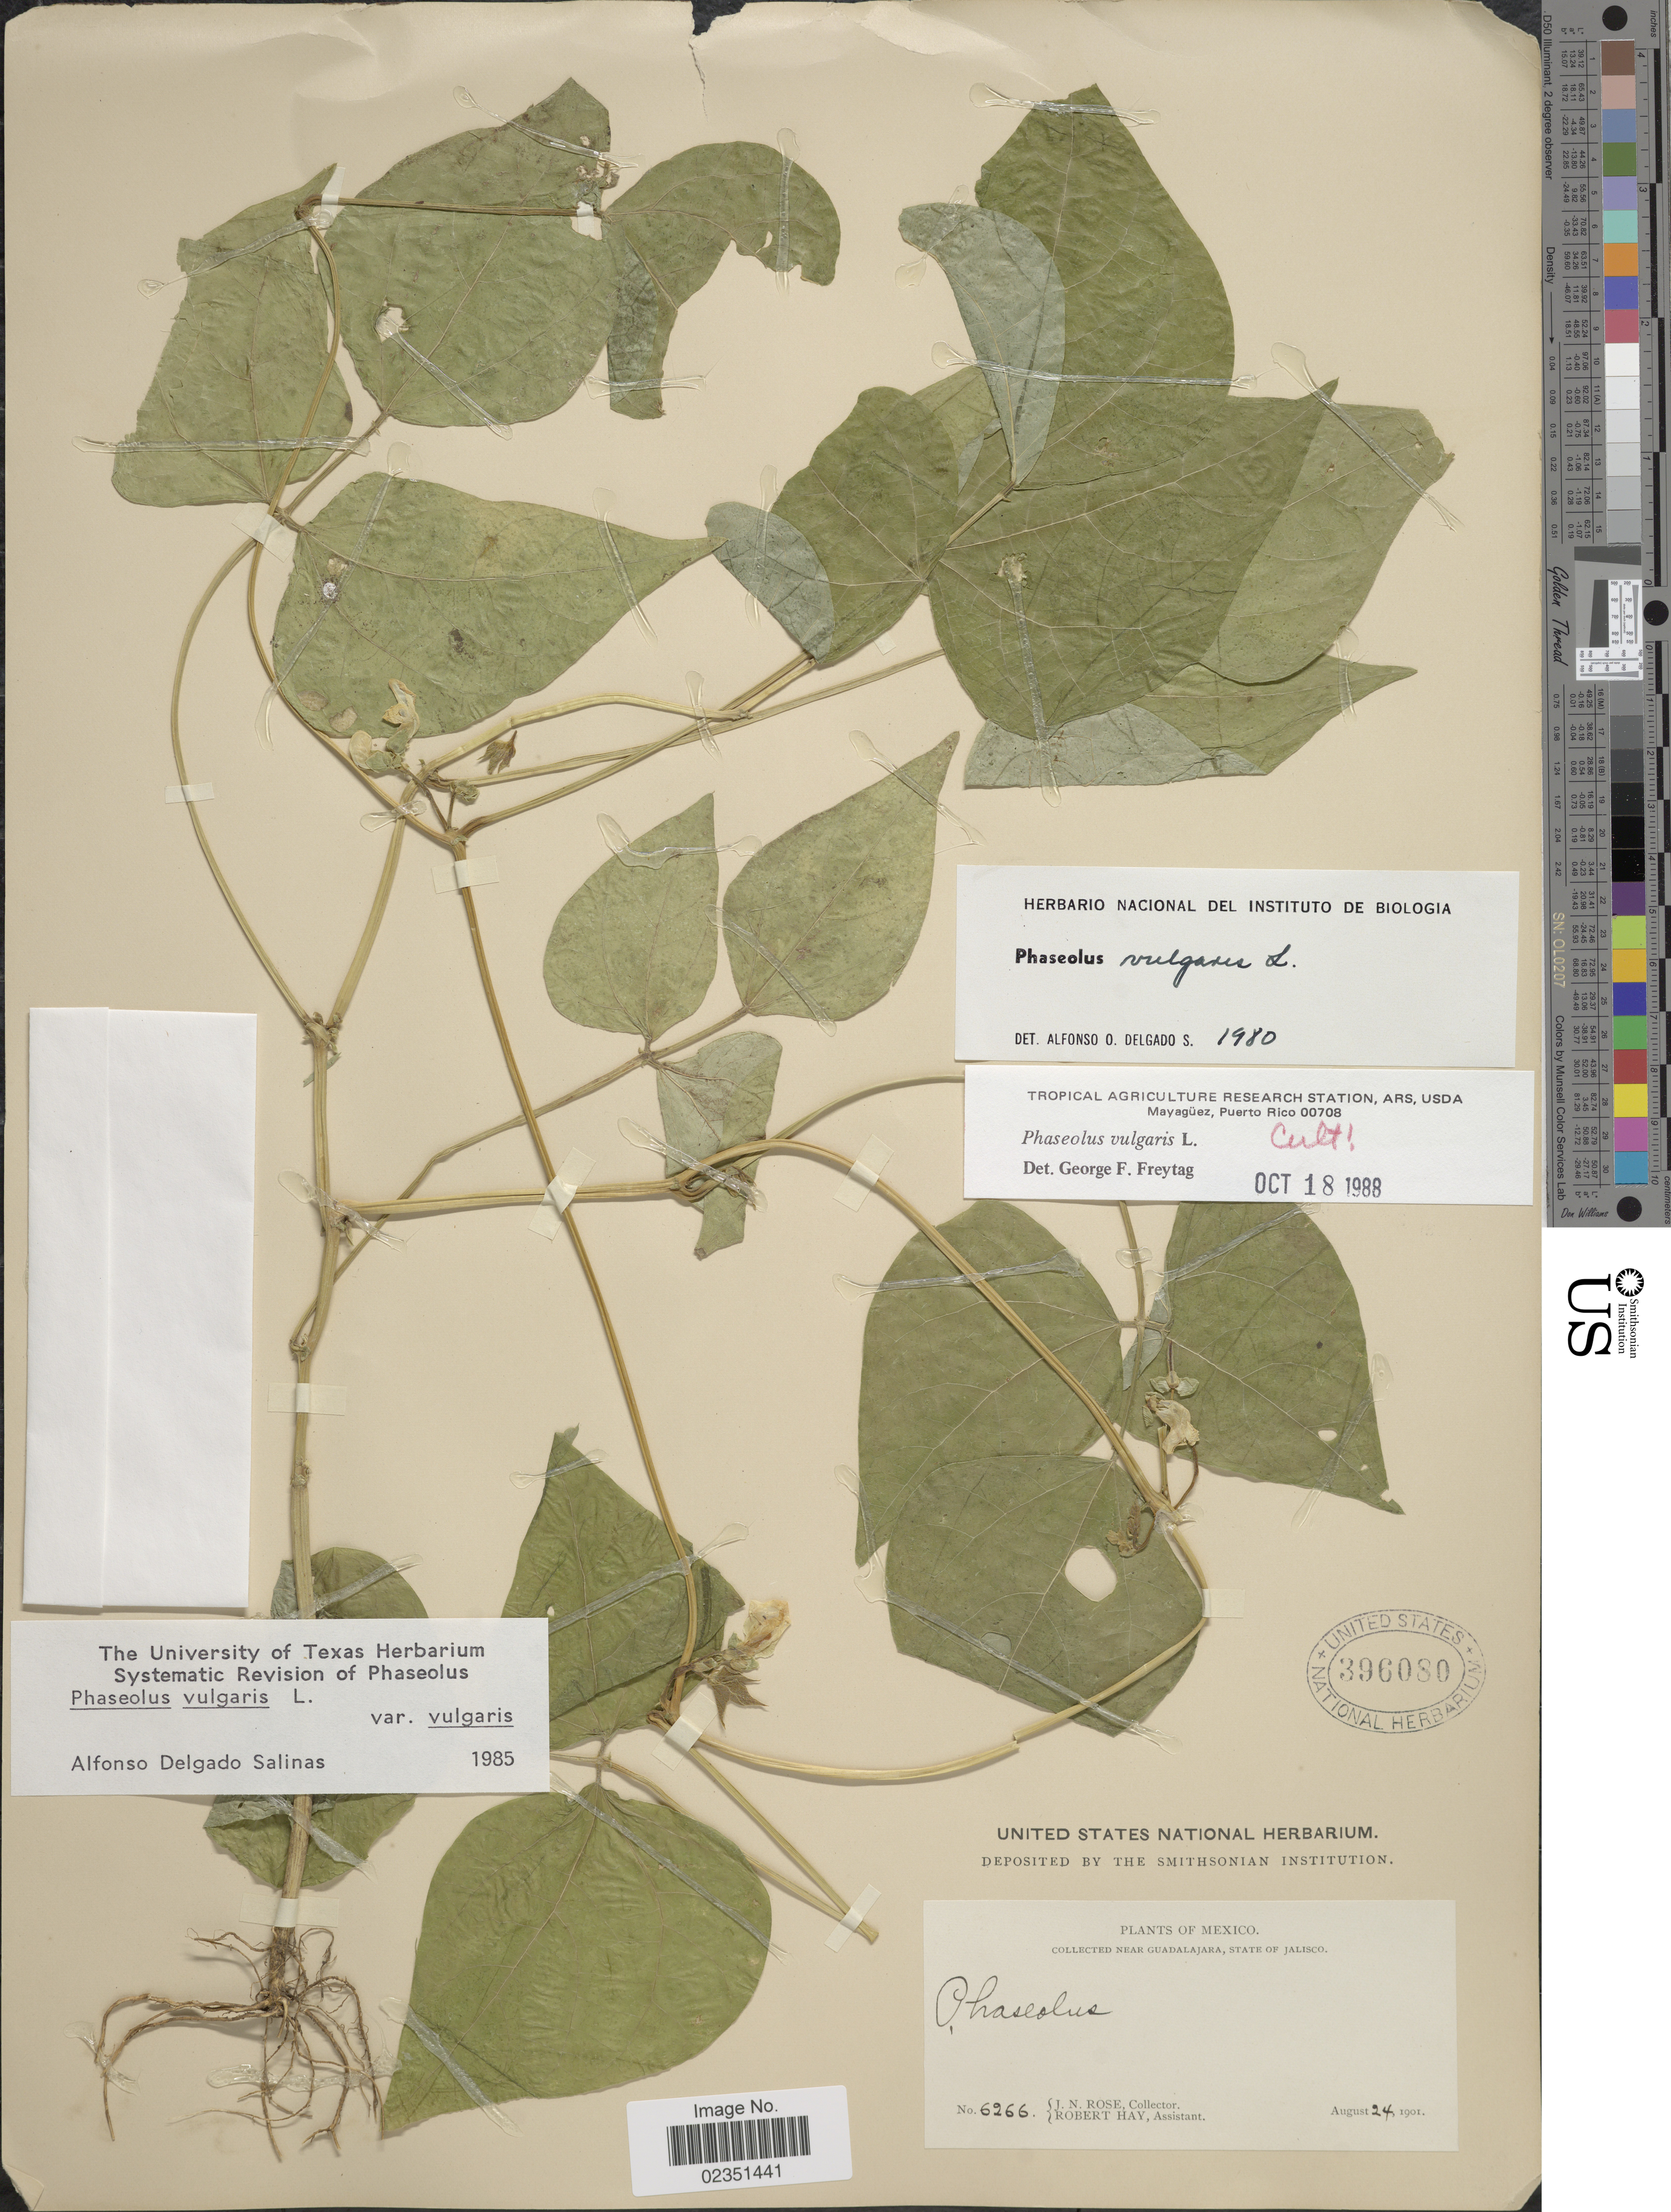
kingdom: Plantae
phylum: Tracheophyta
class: Magnoliopsida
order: Fabales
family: Fabaceae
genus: Phaseolus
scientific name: Phaseolus vulgaris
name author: L.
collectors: J. N. Rose & R. Hay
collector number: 6266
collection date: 1901-08-24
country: Mexico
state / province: Jalisco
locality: Near Guadalajara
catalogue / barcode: US 396080